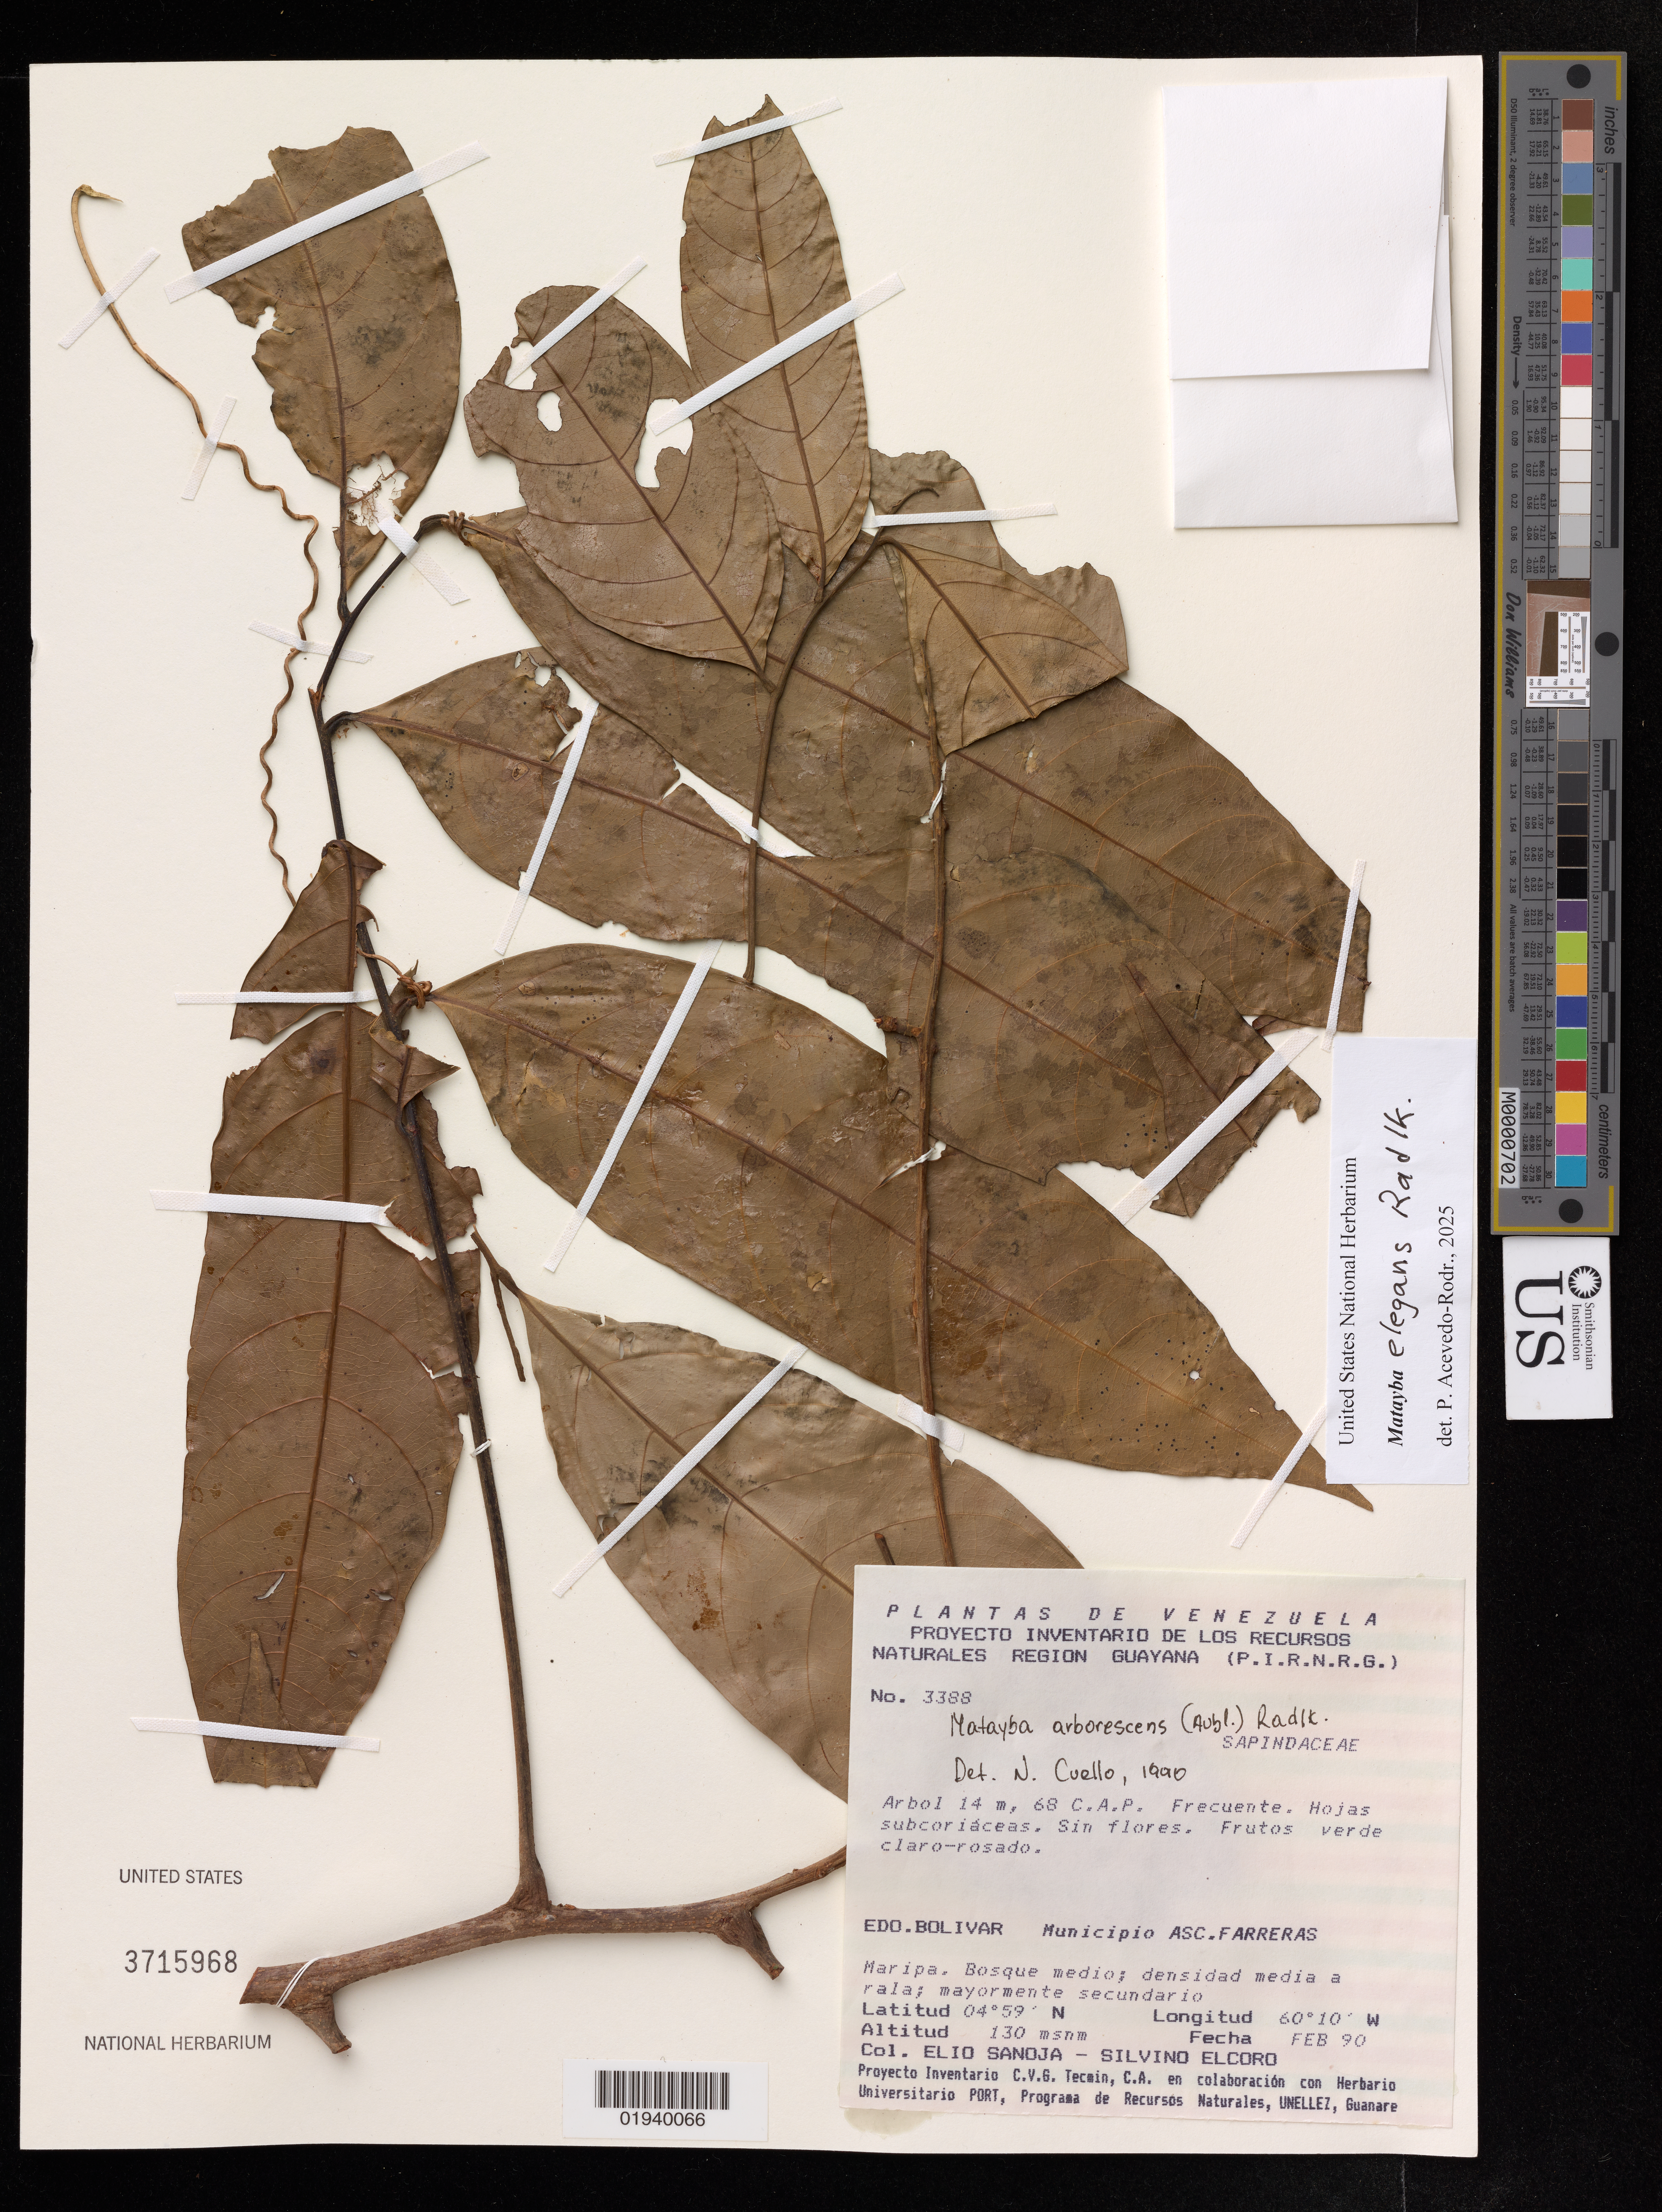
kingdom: Plantae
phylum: Tracheophyta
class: Magnoliopsida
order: Sapindales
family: Sapindaceae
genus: Matayba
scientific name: Matayba elegans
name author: Radlk.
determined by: Acevedo-Rodriguez, P., (US), Smithsonian Institution - National Museum of Natural History (UNITED STATES)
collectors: E. Sanoja & S. Elcoro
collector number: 3388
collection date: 1990-02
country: Venezuela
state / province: Amazonas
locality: Municipio Asc. Farrers. Maripa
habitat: Bosque medio; densidad media a rala; mayormente secundario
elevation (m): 130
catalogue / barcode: US 3715968